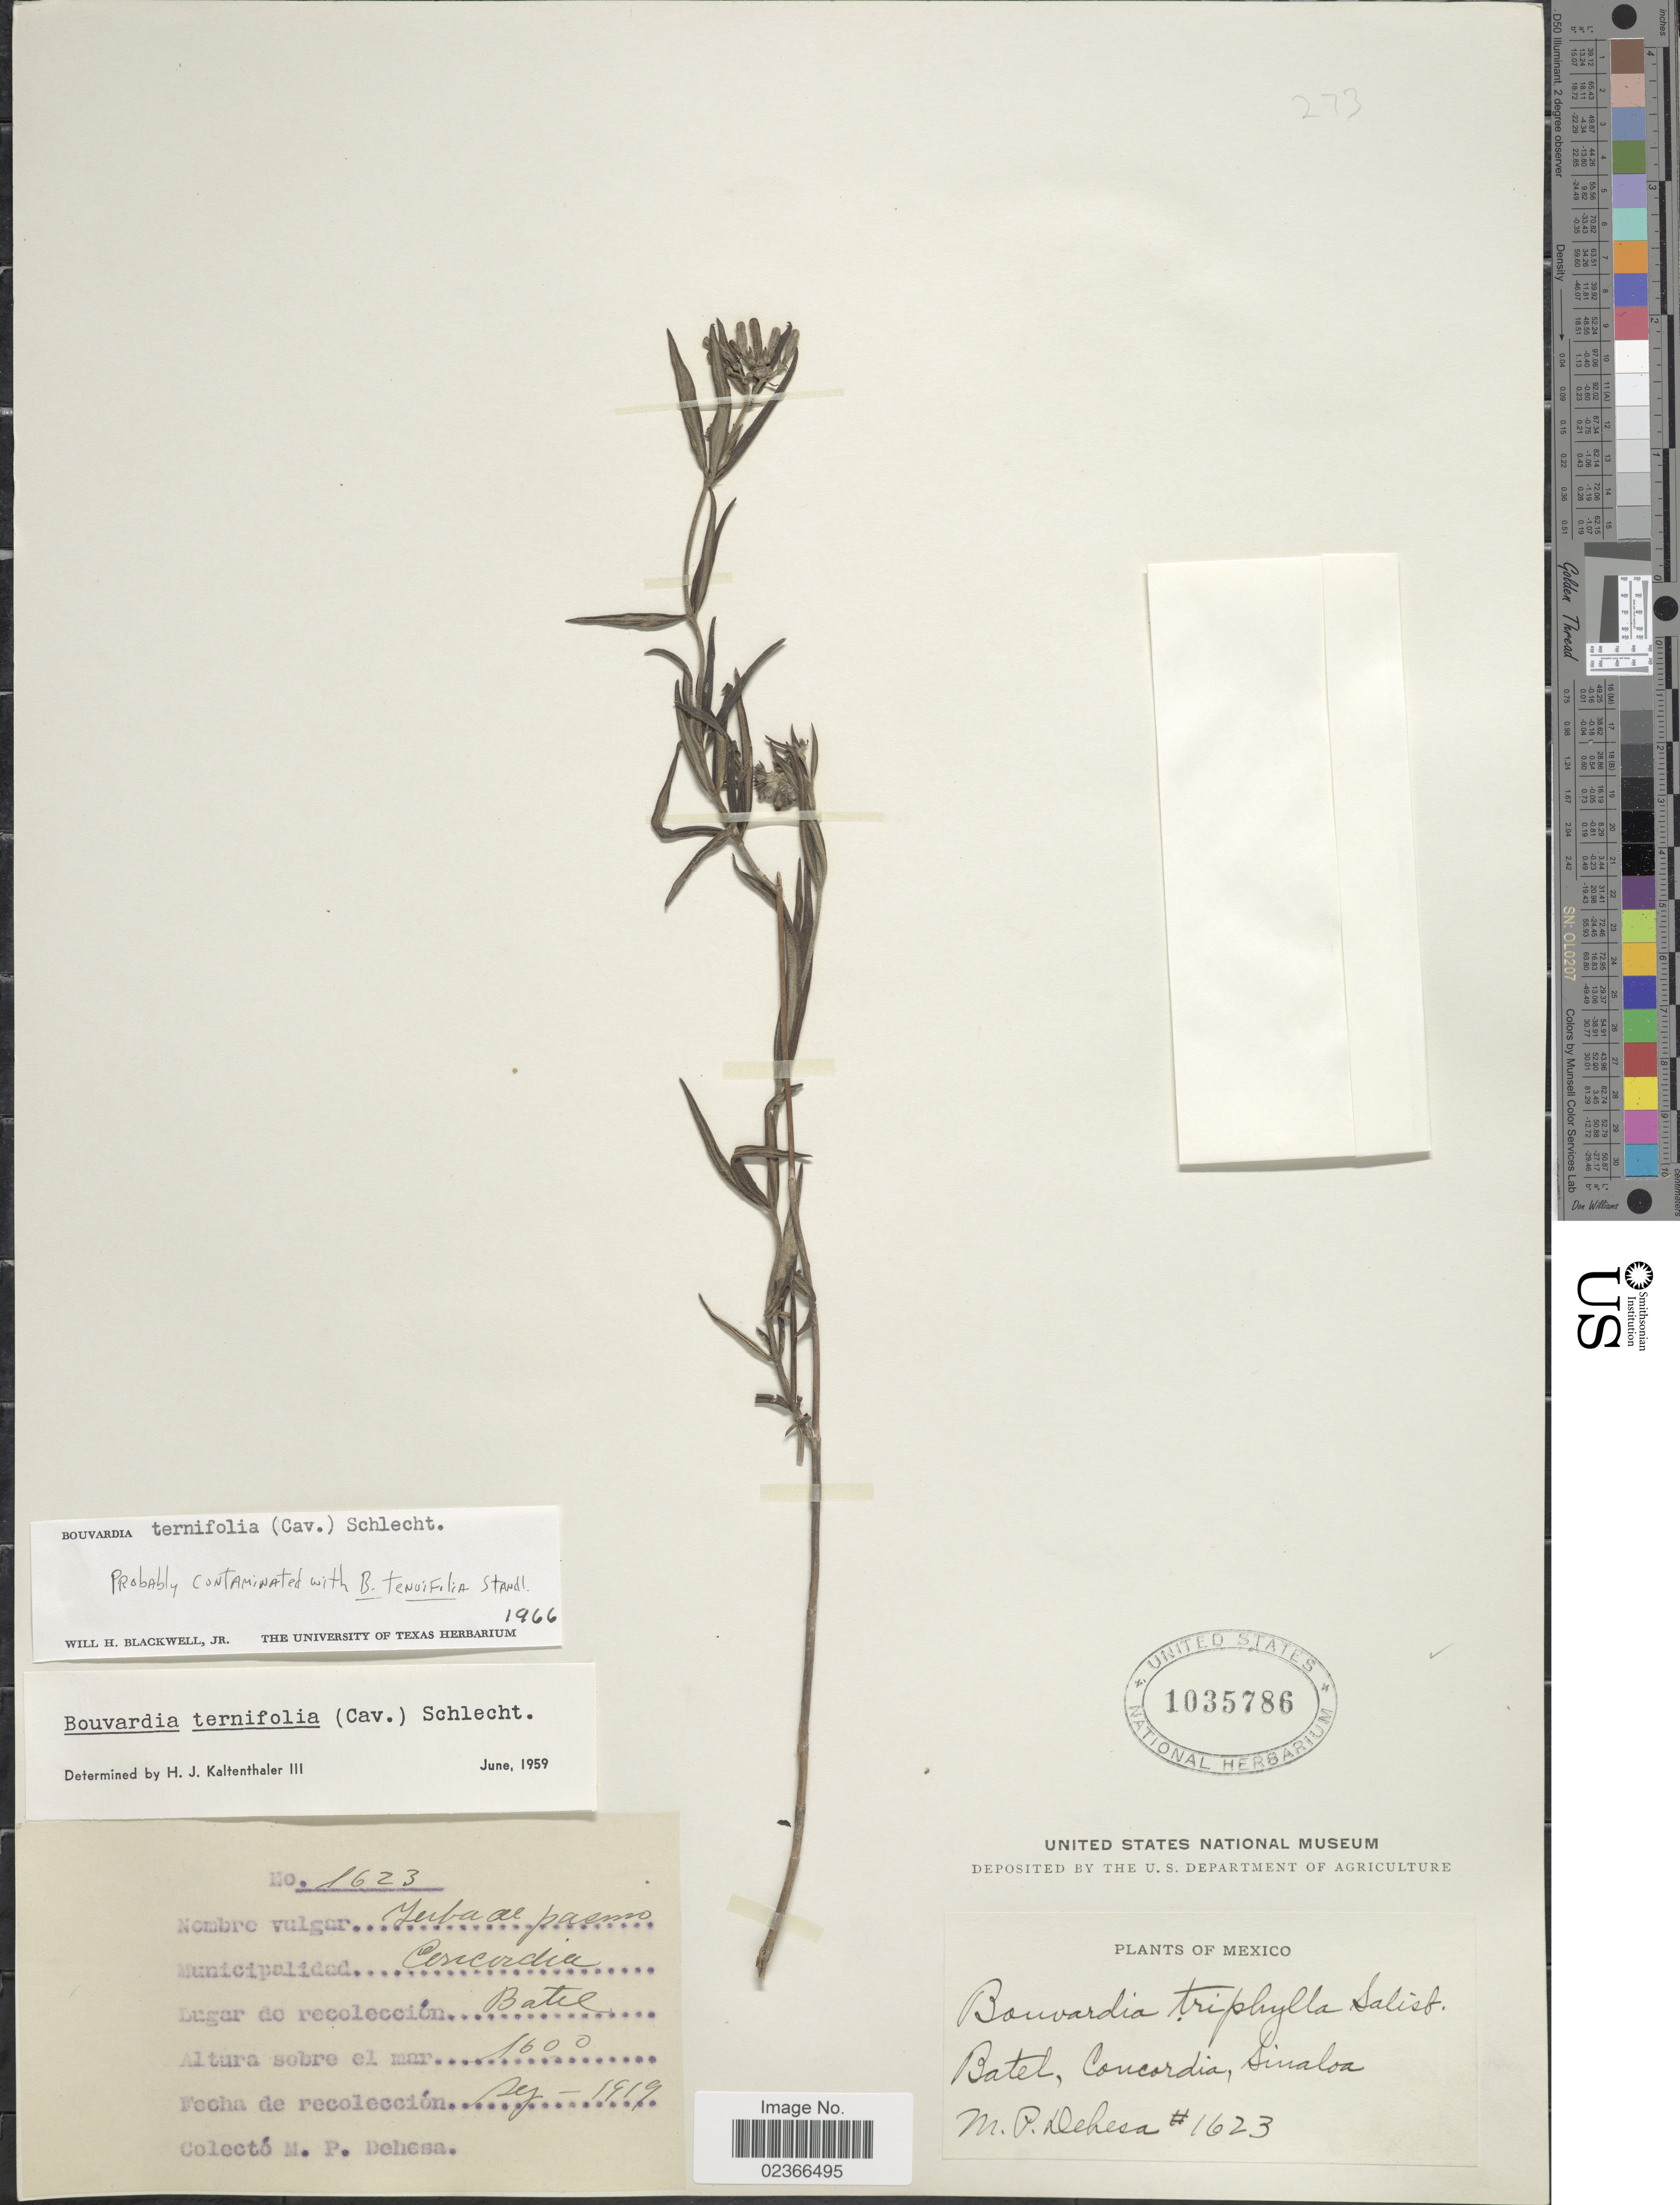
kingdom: Plantae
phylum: Tracheophyta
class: Magnoliopsida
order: Gentianales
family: Rubiaceae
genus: Bouvardia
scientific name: Bouvardia ternifolia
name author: (Cav.) Schltdl.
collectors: M. Dehesa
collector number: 1623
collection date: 1919-12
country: Mexico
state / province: Sinaloa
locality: Batel, Concordia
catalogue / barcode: US 1035786